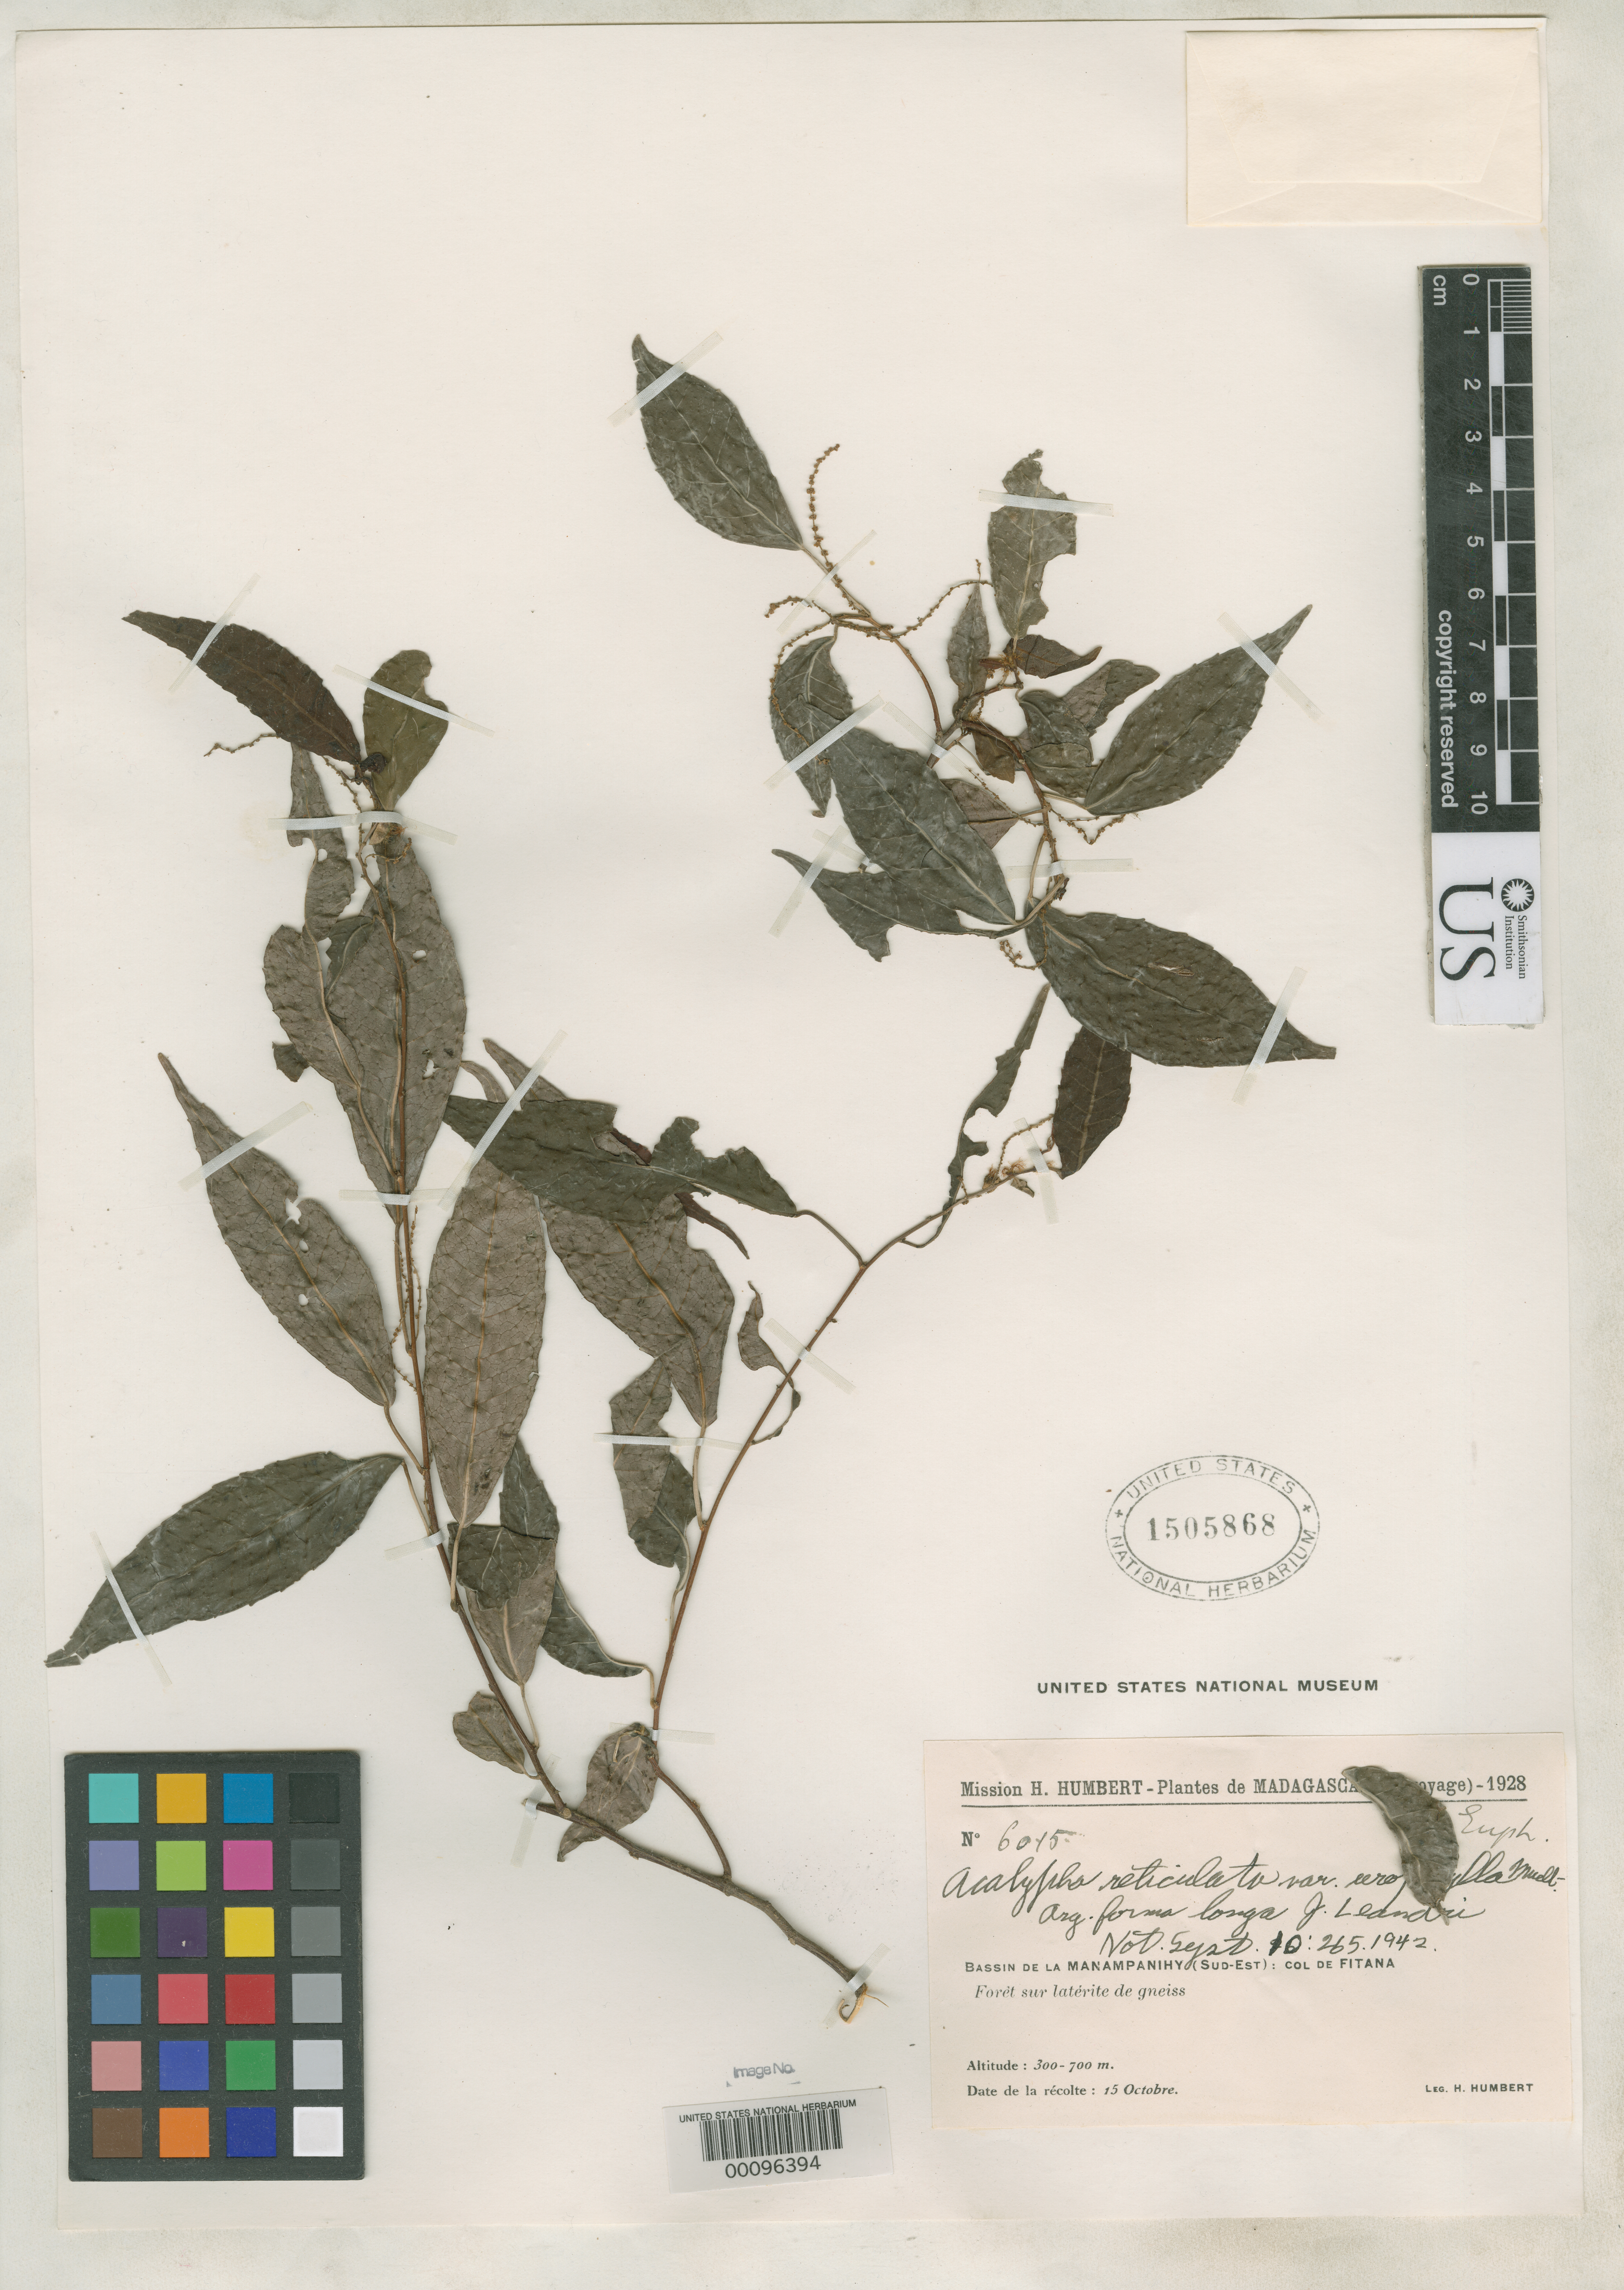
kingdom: Plantae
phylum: Tracheophyta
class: Magnoliopsida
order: Malpighiales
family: Euphorbiaceae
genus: Acalypha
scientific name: Acalypha reticulata f. urophylla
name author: Leandri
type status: Type Collection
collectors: H. Humbert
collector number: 6015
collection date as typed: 15 Oct 1928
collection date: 1928-10-15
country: Madagascar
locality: Bassin de la Manampanihy (sud-est), col de Fitana.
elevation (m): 300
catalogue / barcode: US 1505868